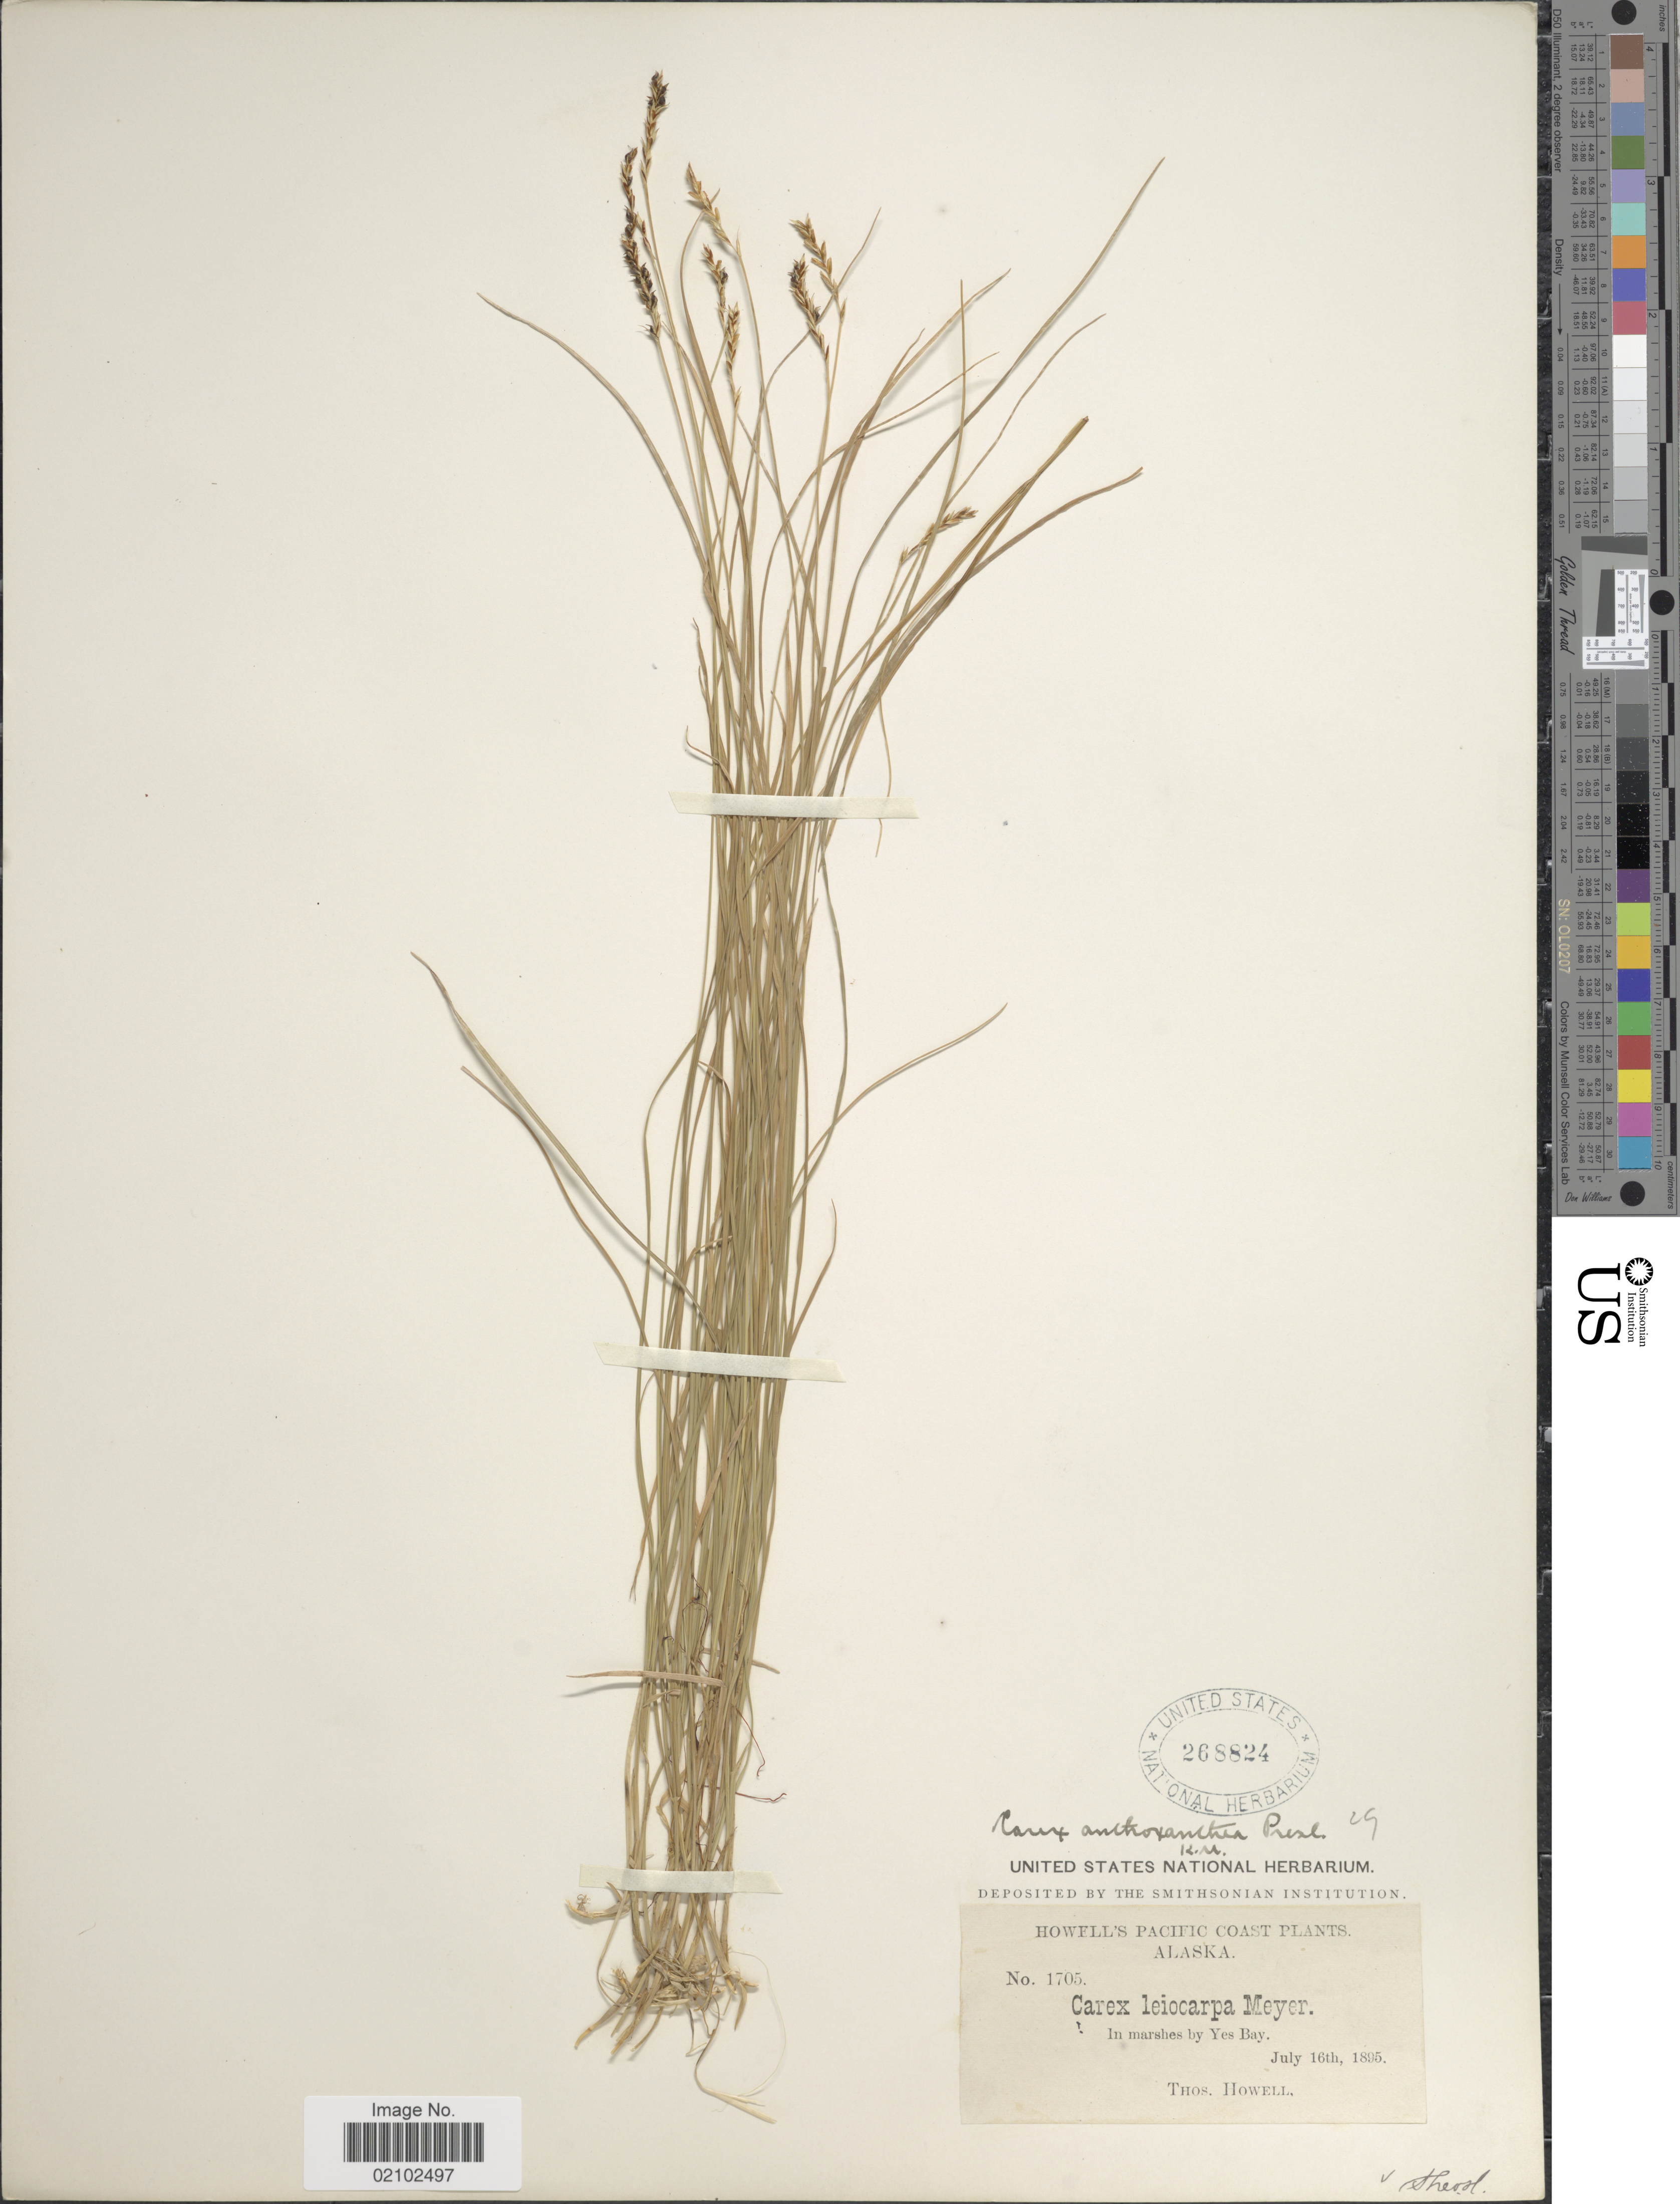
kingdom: Plantae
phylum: Tracheophyta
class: Liliopsida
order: Poales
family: Cyperaceae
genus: Carex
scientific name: Carex anthoxanthea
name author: J. Presl & C. Presl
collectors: T. Howell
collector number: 1705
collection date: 1895-07-16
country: United States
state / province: Alaska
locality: Pacific Coast, In marshes by Yes Bay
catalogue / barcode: US 268824